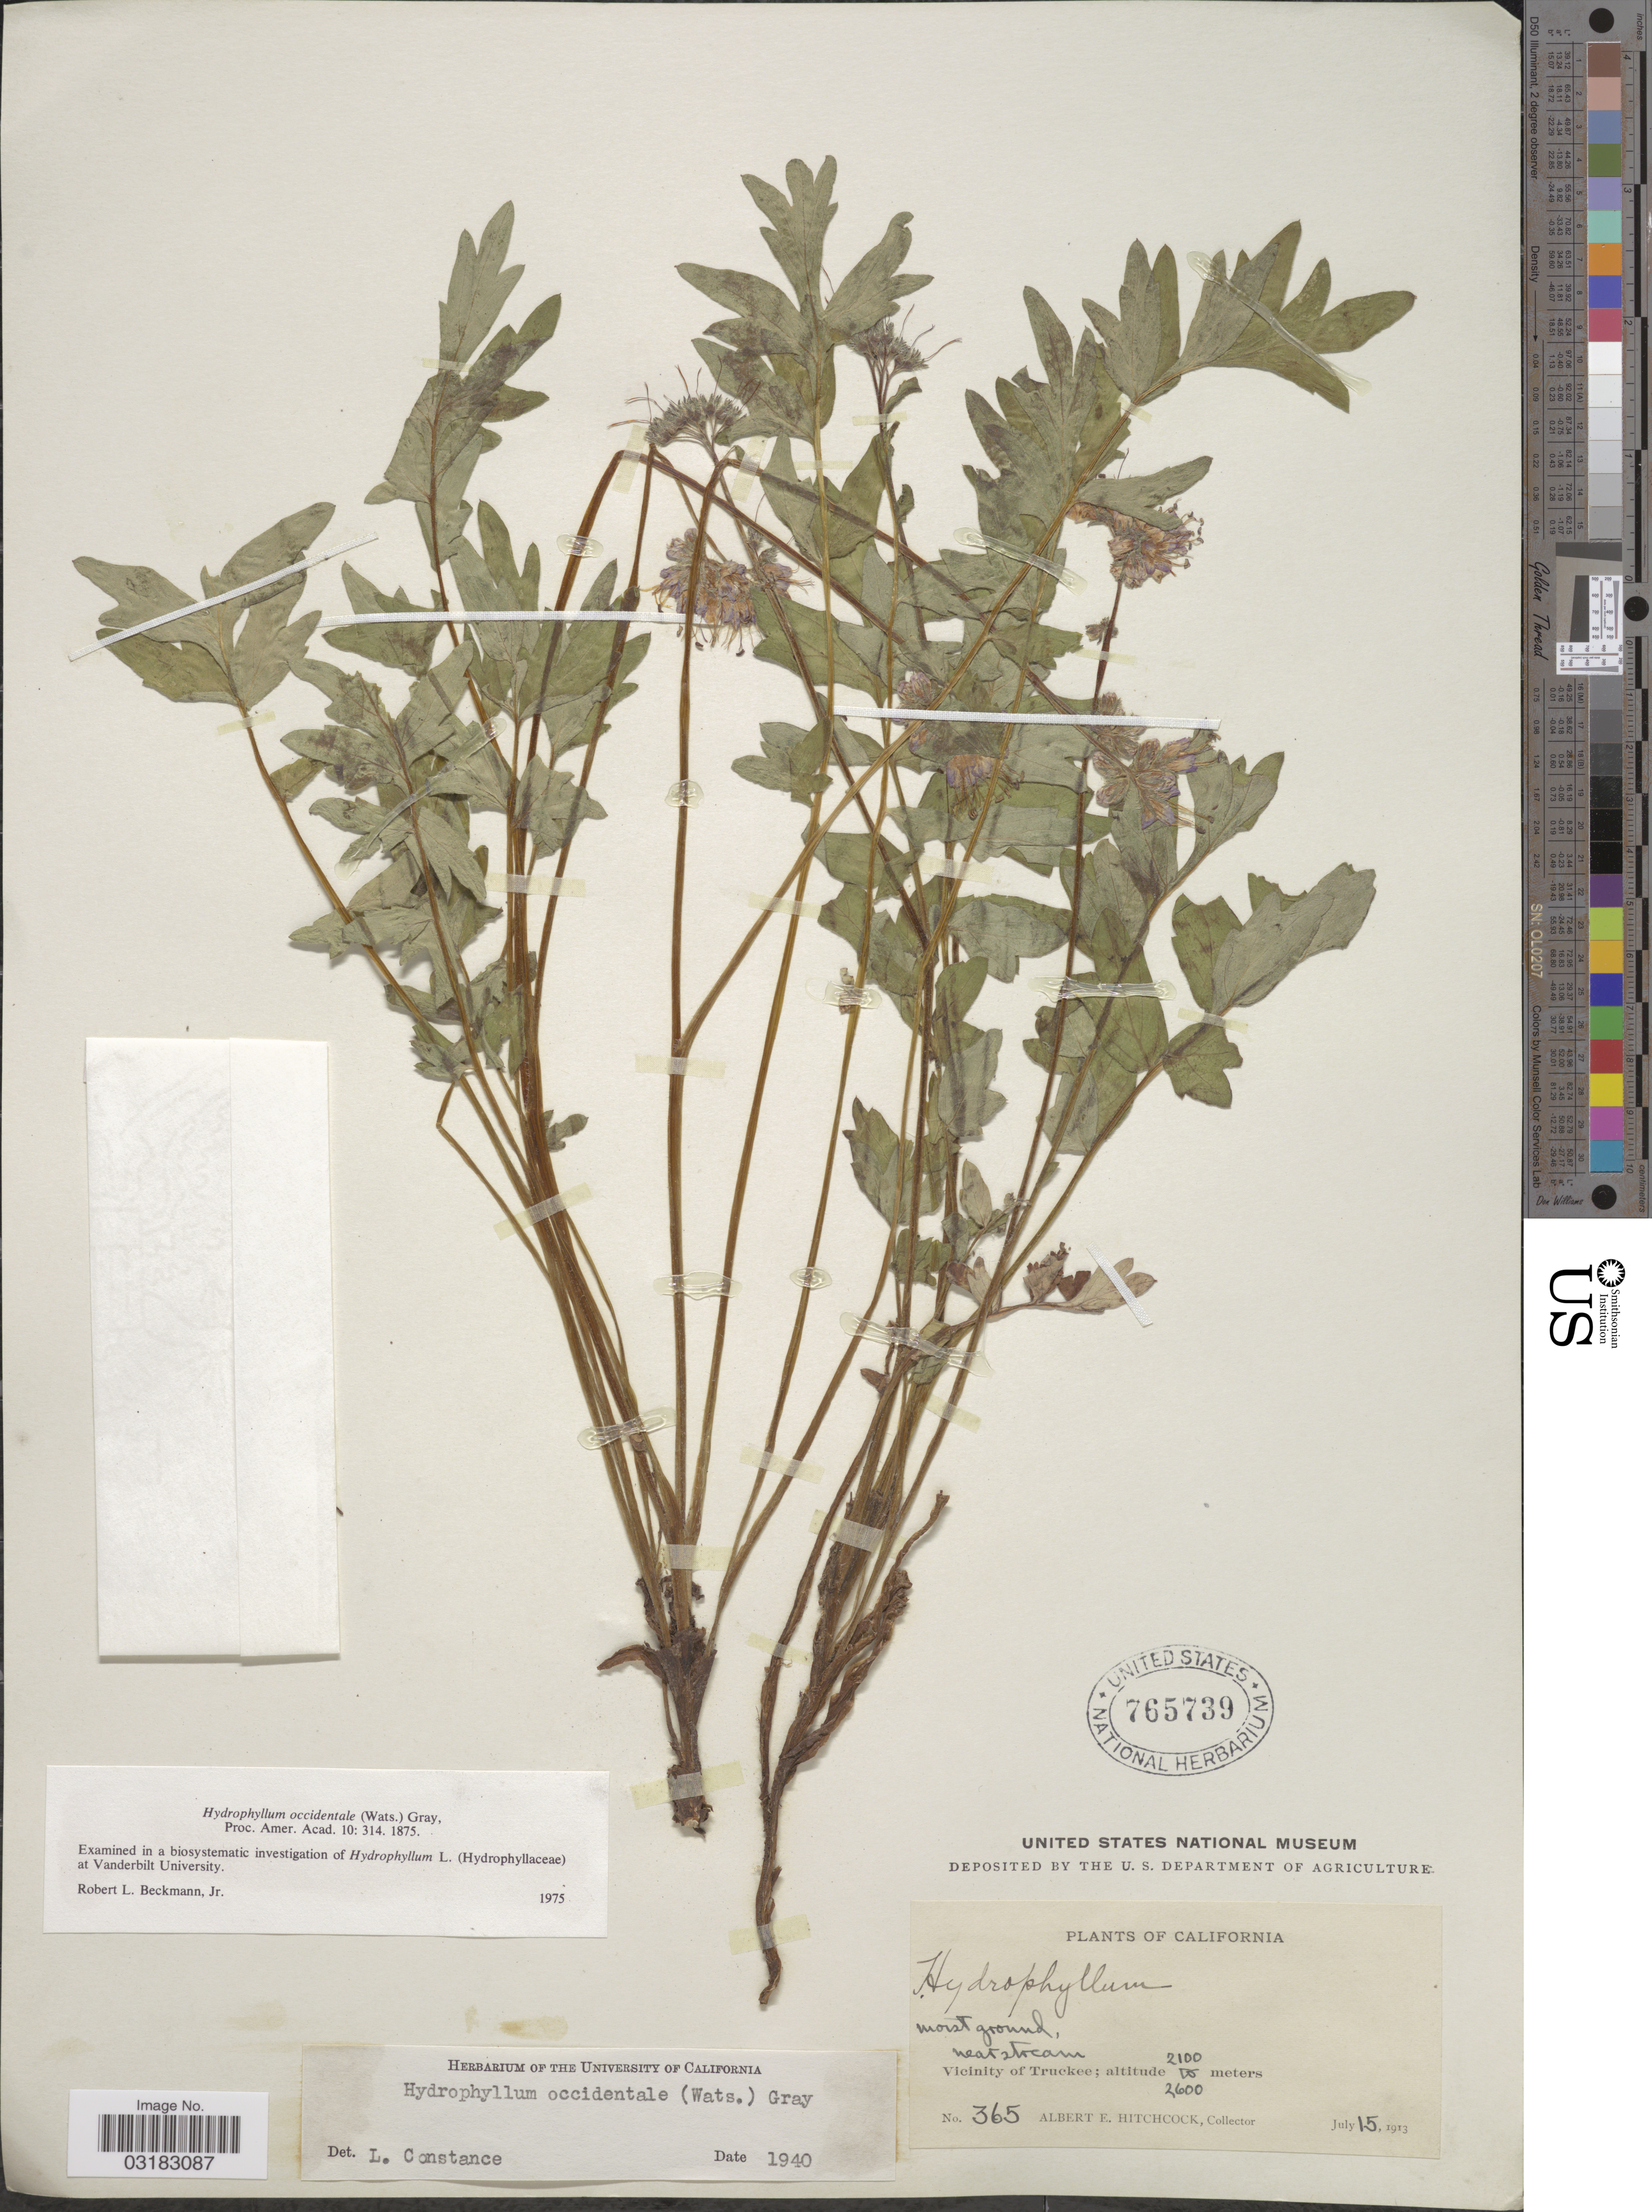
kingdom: Plantae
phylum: Tracheophyta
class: Magnoliopsida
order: Boraginales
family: Hydrophyllaceae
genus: Hydrophyllum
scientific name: Hydrophyllum occidentale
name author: (S. Watson) A. Gray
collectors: A. Hitchcock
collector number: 365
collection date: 1913-07-15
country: United States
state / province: California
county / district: Nevada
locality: Vicinity of Truckee.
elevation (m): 2100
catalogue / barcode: US 765739